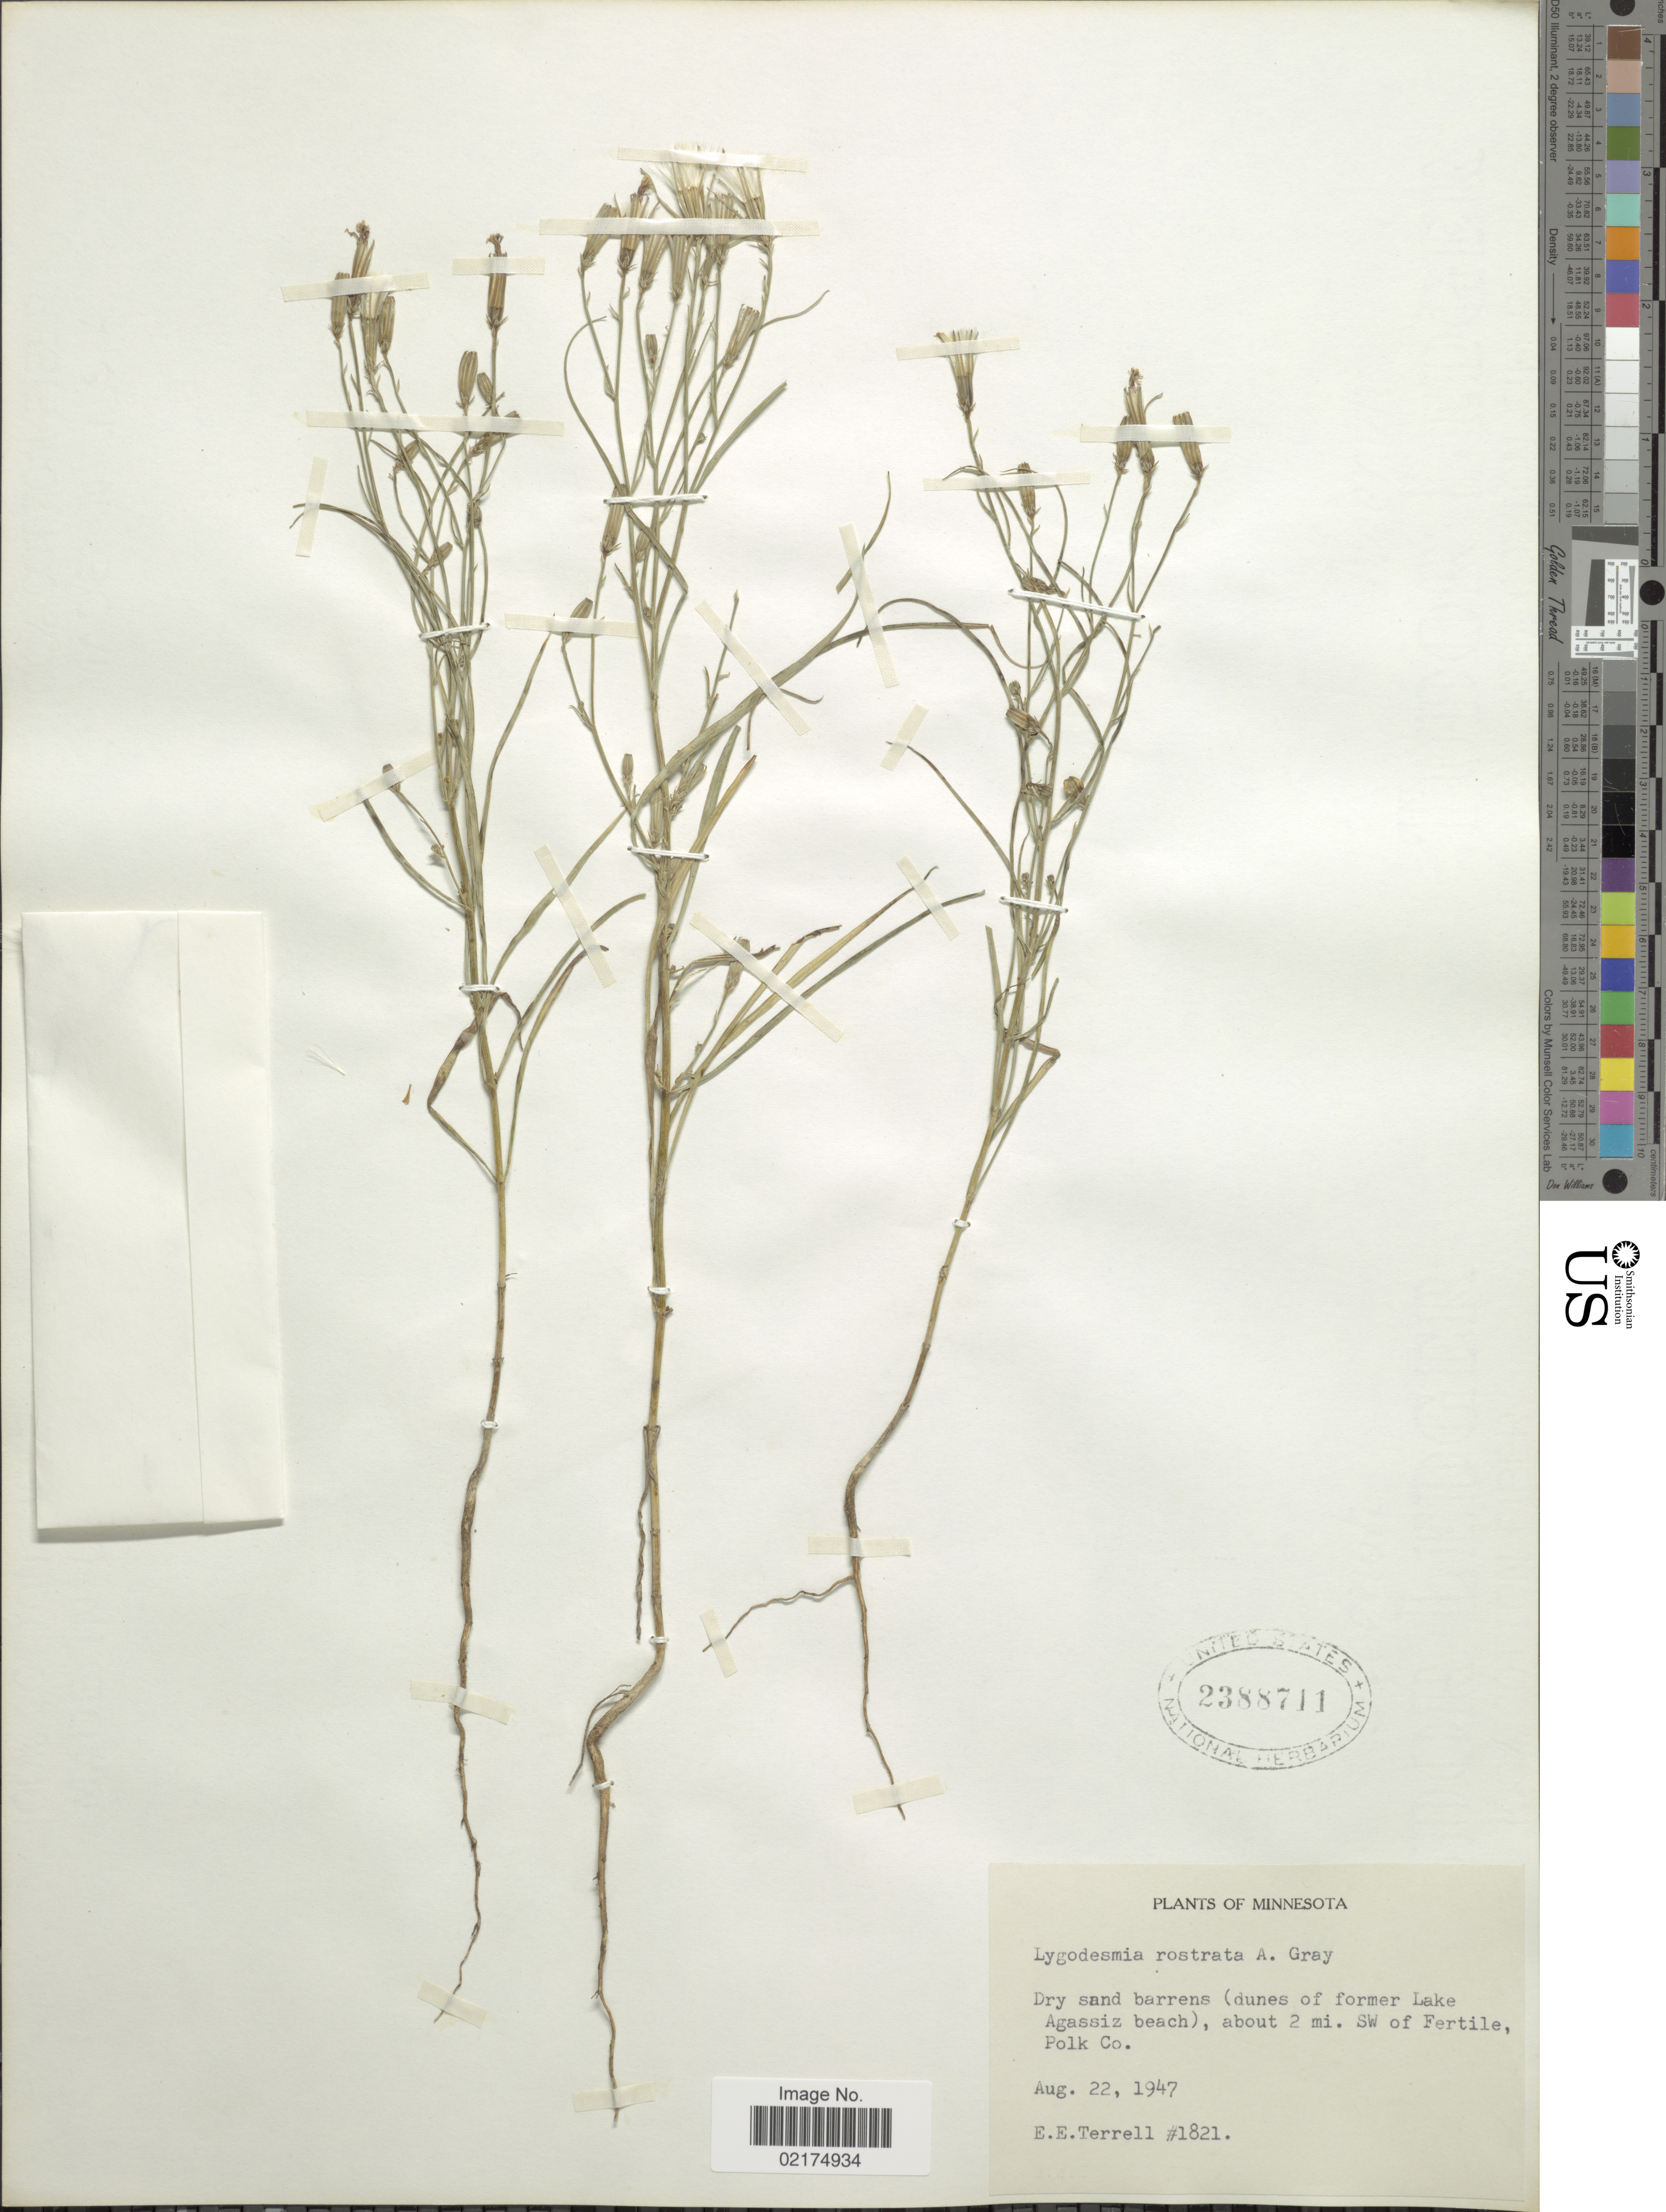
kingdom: Plantae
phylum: Tracheophyta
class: Magnoliopsida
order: Asterales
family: Asteraceae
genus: Shinnersoseris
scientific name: Shinnersoseris rostrata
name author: (A. Gray) Tomb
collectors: E. E. Terrell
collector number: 1821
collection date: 1947-08-22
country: United States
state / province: Minnesota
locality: Dry sand barrens (dunes of former Lake Agassiz beach), about 2 mi. SW of Fertile, Polk Co.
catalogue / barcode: US 2388711